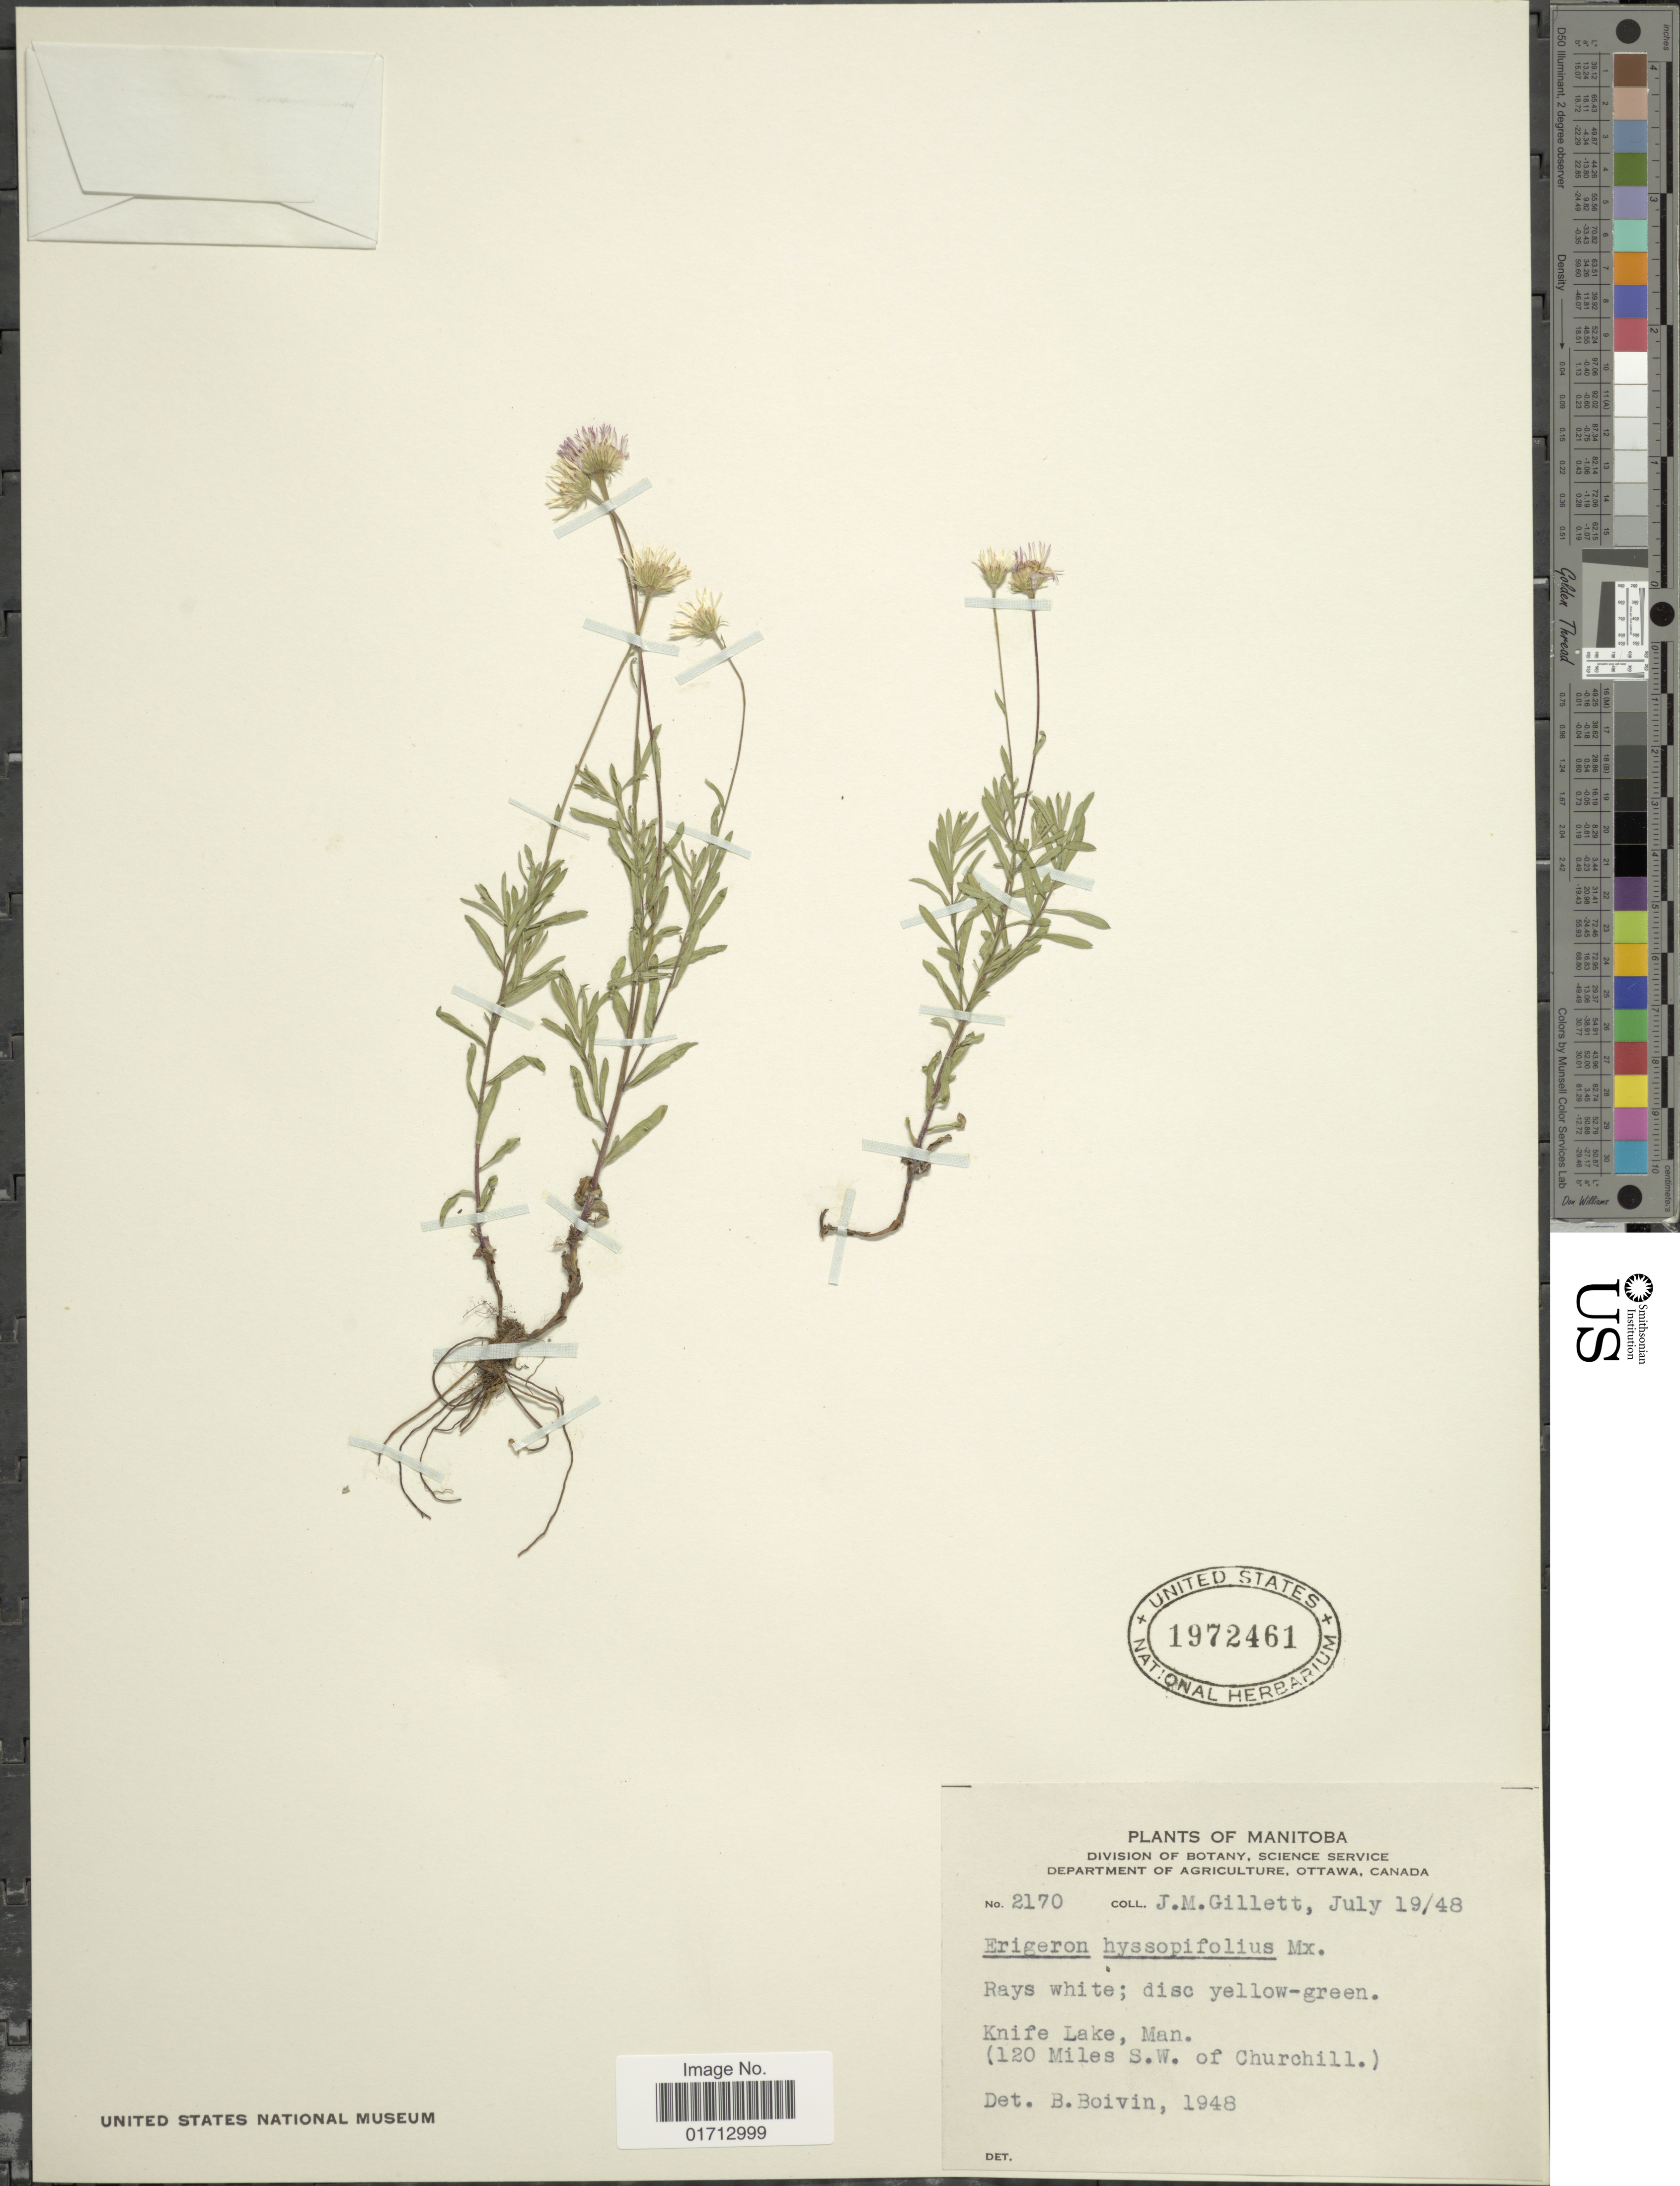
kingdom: Plantae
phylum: Tracheophyta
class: Magnoliopsida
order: Asterales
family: Asteraceae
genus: Erigeron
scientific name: Erigeron hyssopifolius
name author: Michx.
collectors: J. M. Gillett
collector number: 2170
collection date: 1948-07-19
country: Canada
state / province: Manitoba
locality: Knife Lake, (120 Miles S.W. of Churchill).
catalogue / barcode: US 1972461